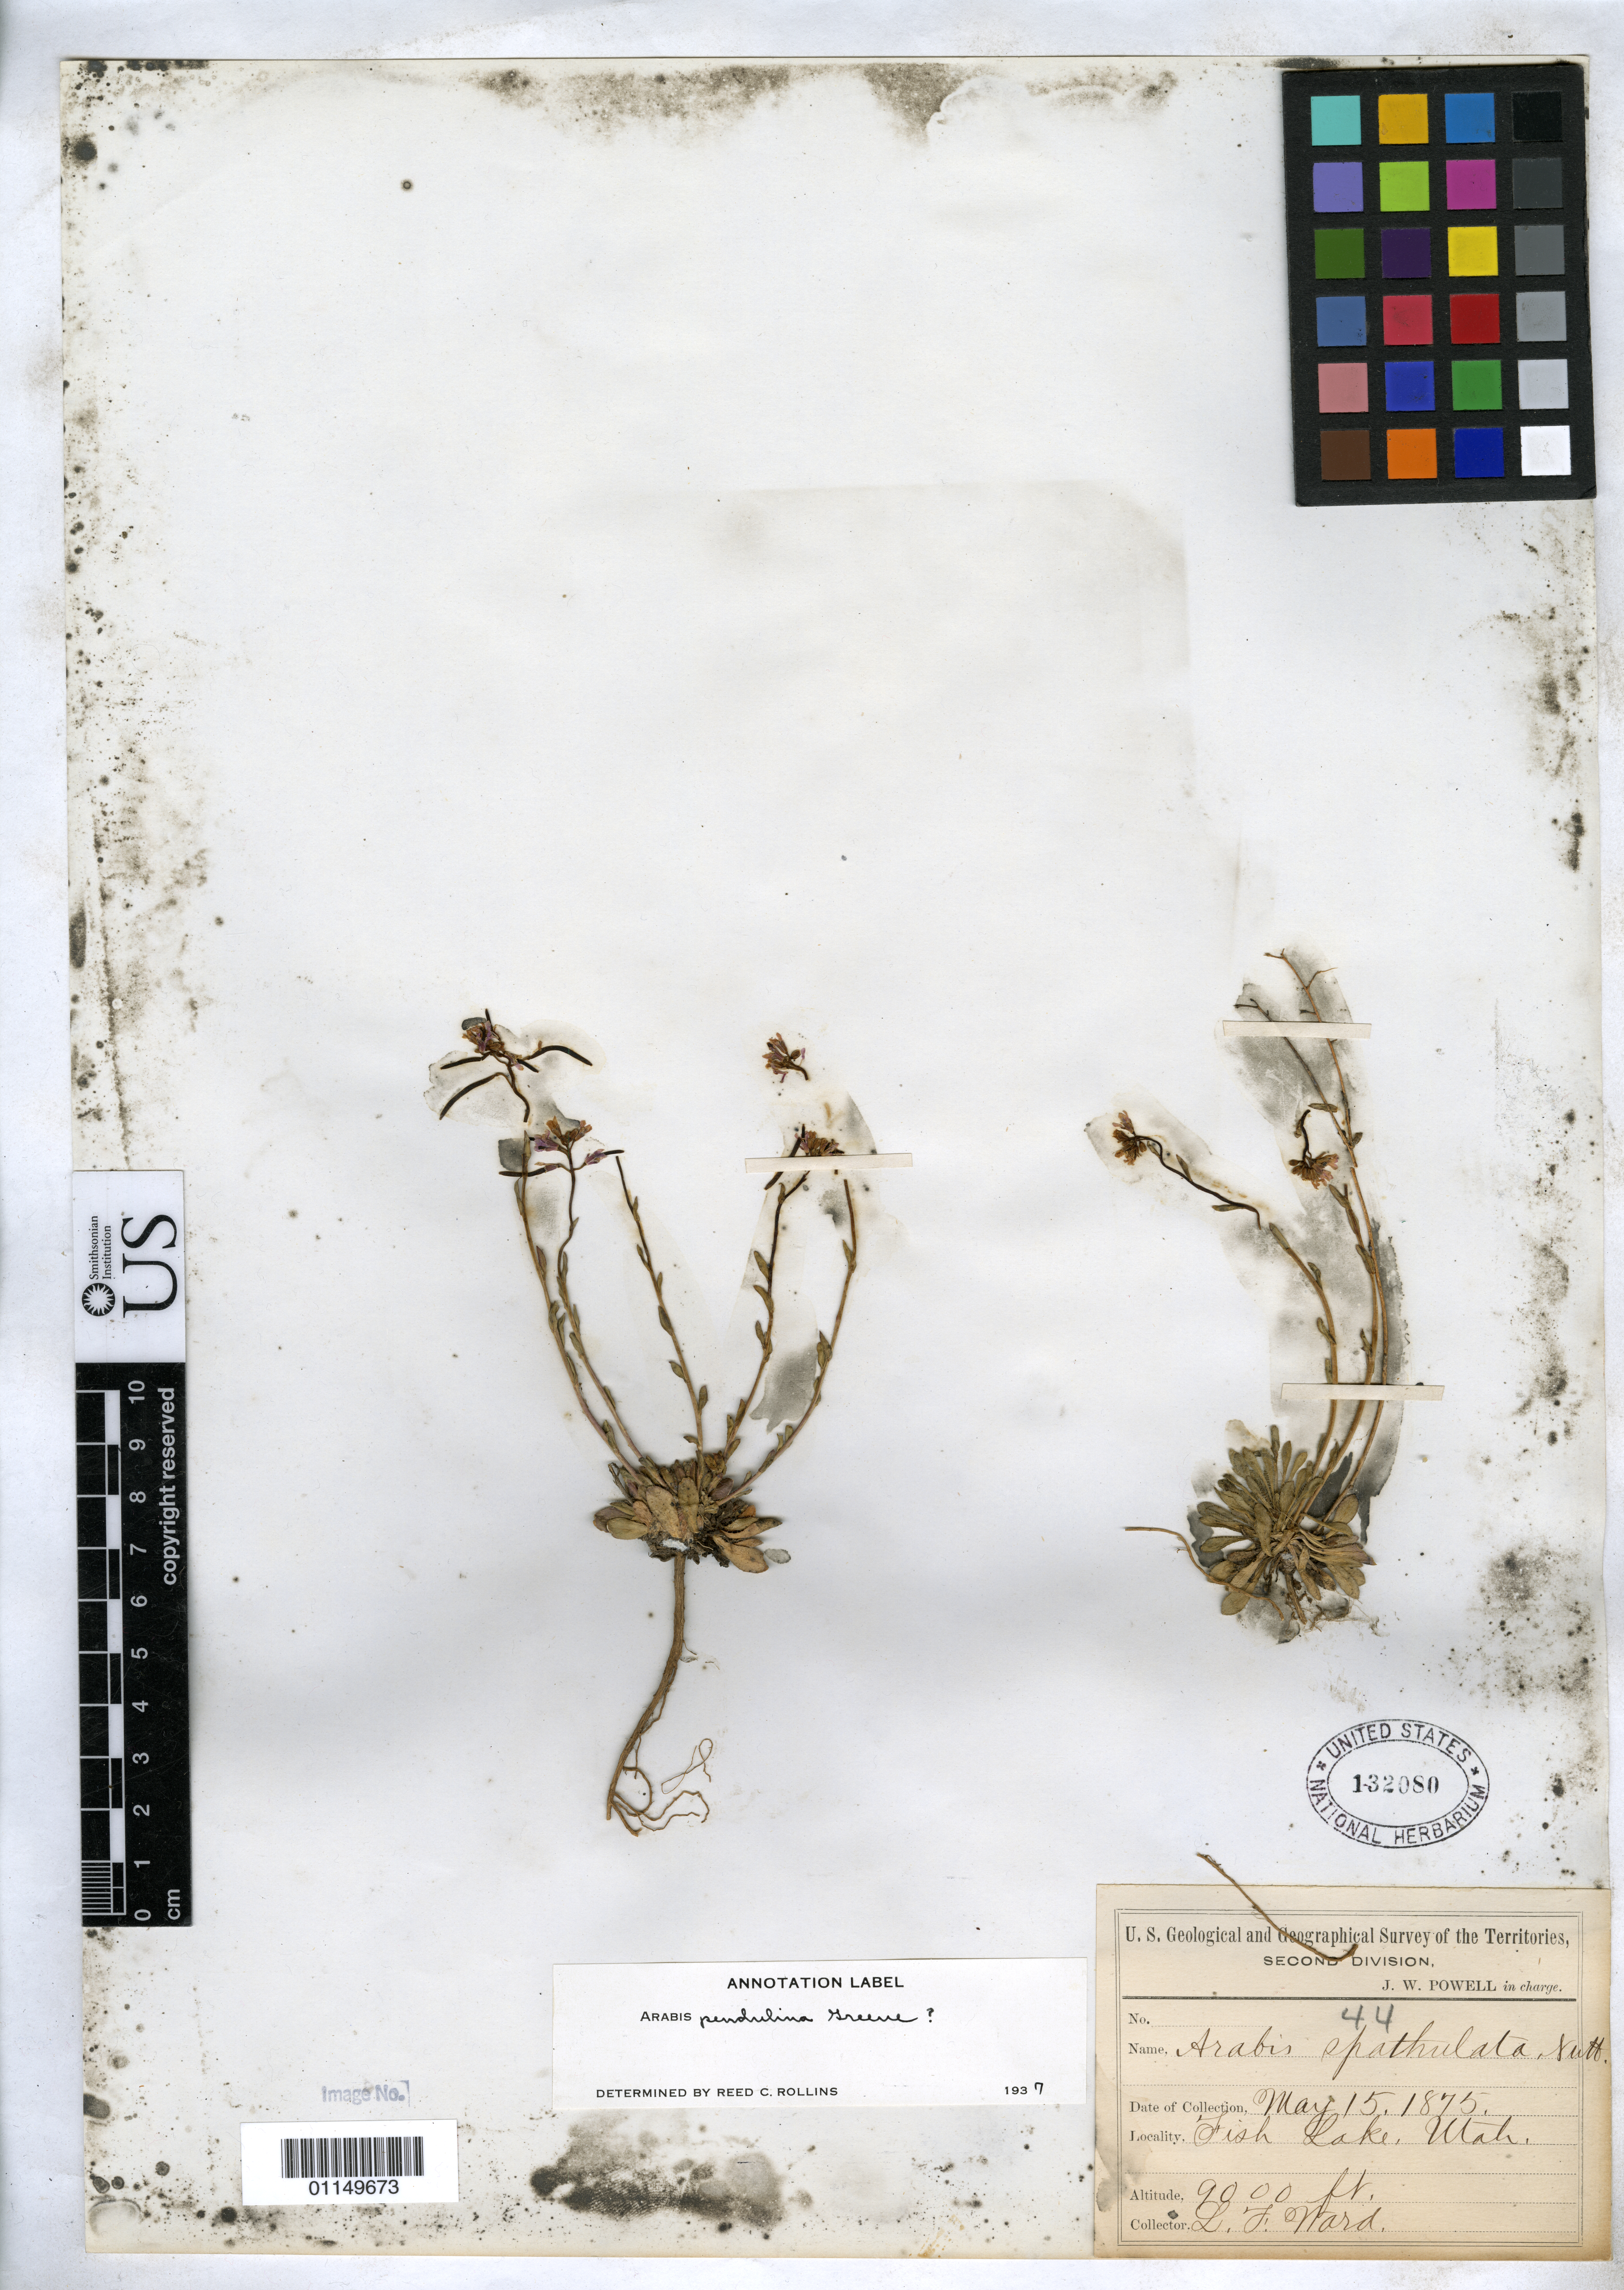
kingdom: Plantae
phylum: Tracheophyta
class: Magnoliopsida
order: Brassicales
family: Brassicaceae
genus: Arabis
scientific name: Arabis pendulina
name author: Greene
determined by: Rollins, Reed C., (GH), Harvard University Herbaria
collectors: L. F. Ward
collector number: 44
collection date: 1875-05-15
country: United States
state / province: Utah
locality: Fish Lake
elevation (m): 2743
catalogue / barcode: US 132080